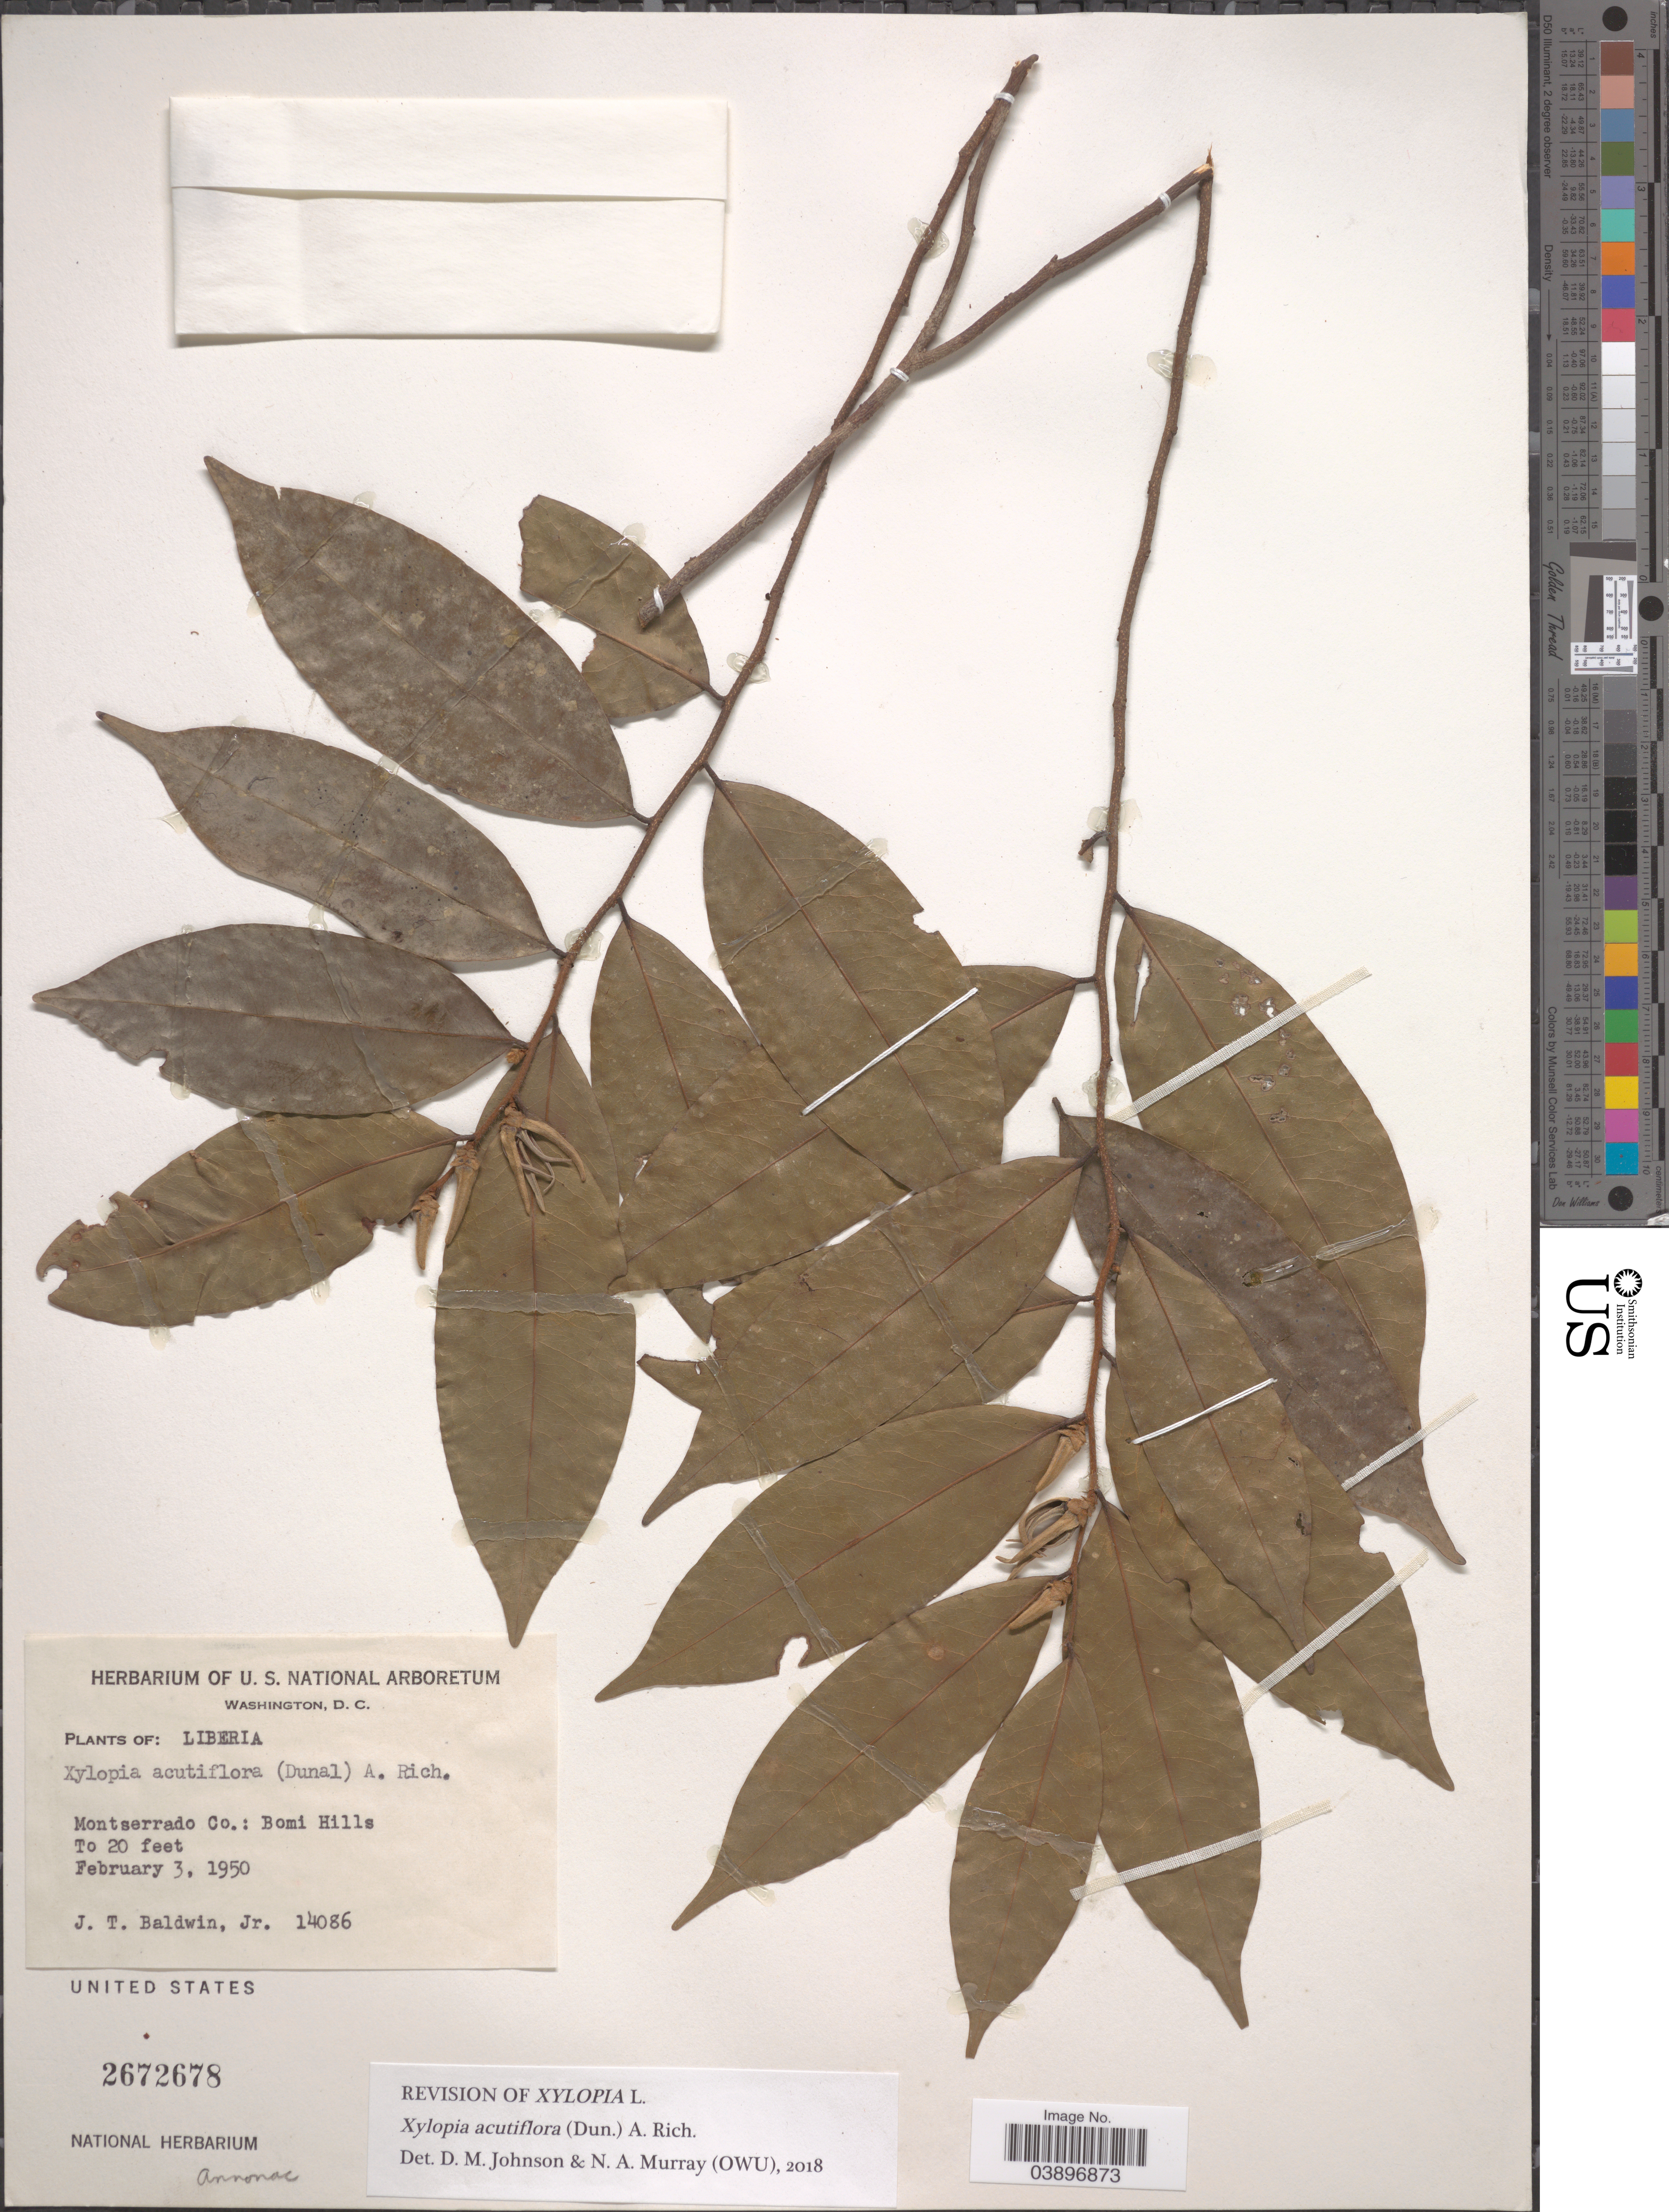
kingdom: Plantae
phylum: Tracheophyta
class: Magnoliopsida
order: Magnoliales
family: Annonaceae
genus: Xylopia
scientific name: Xylopia acutiflora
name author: (Dunal) A. Rich.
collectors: J. T. Baldwin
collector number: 14086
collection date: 1950-02-03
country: Liberia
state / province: Montserrado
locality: Montserrado Co.: Bomi Hills.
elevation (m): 6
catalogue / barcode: US 2672678